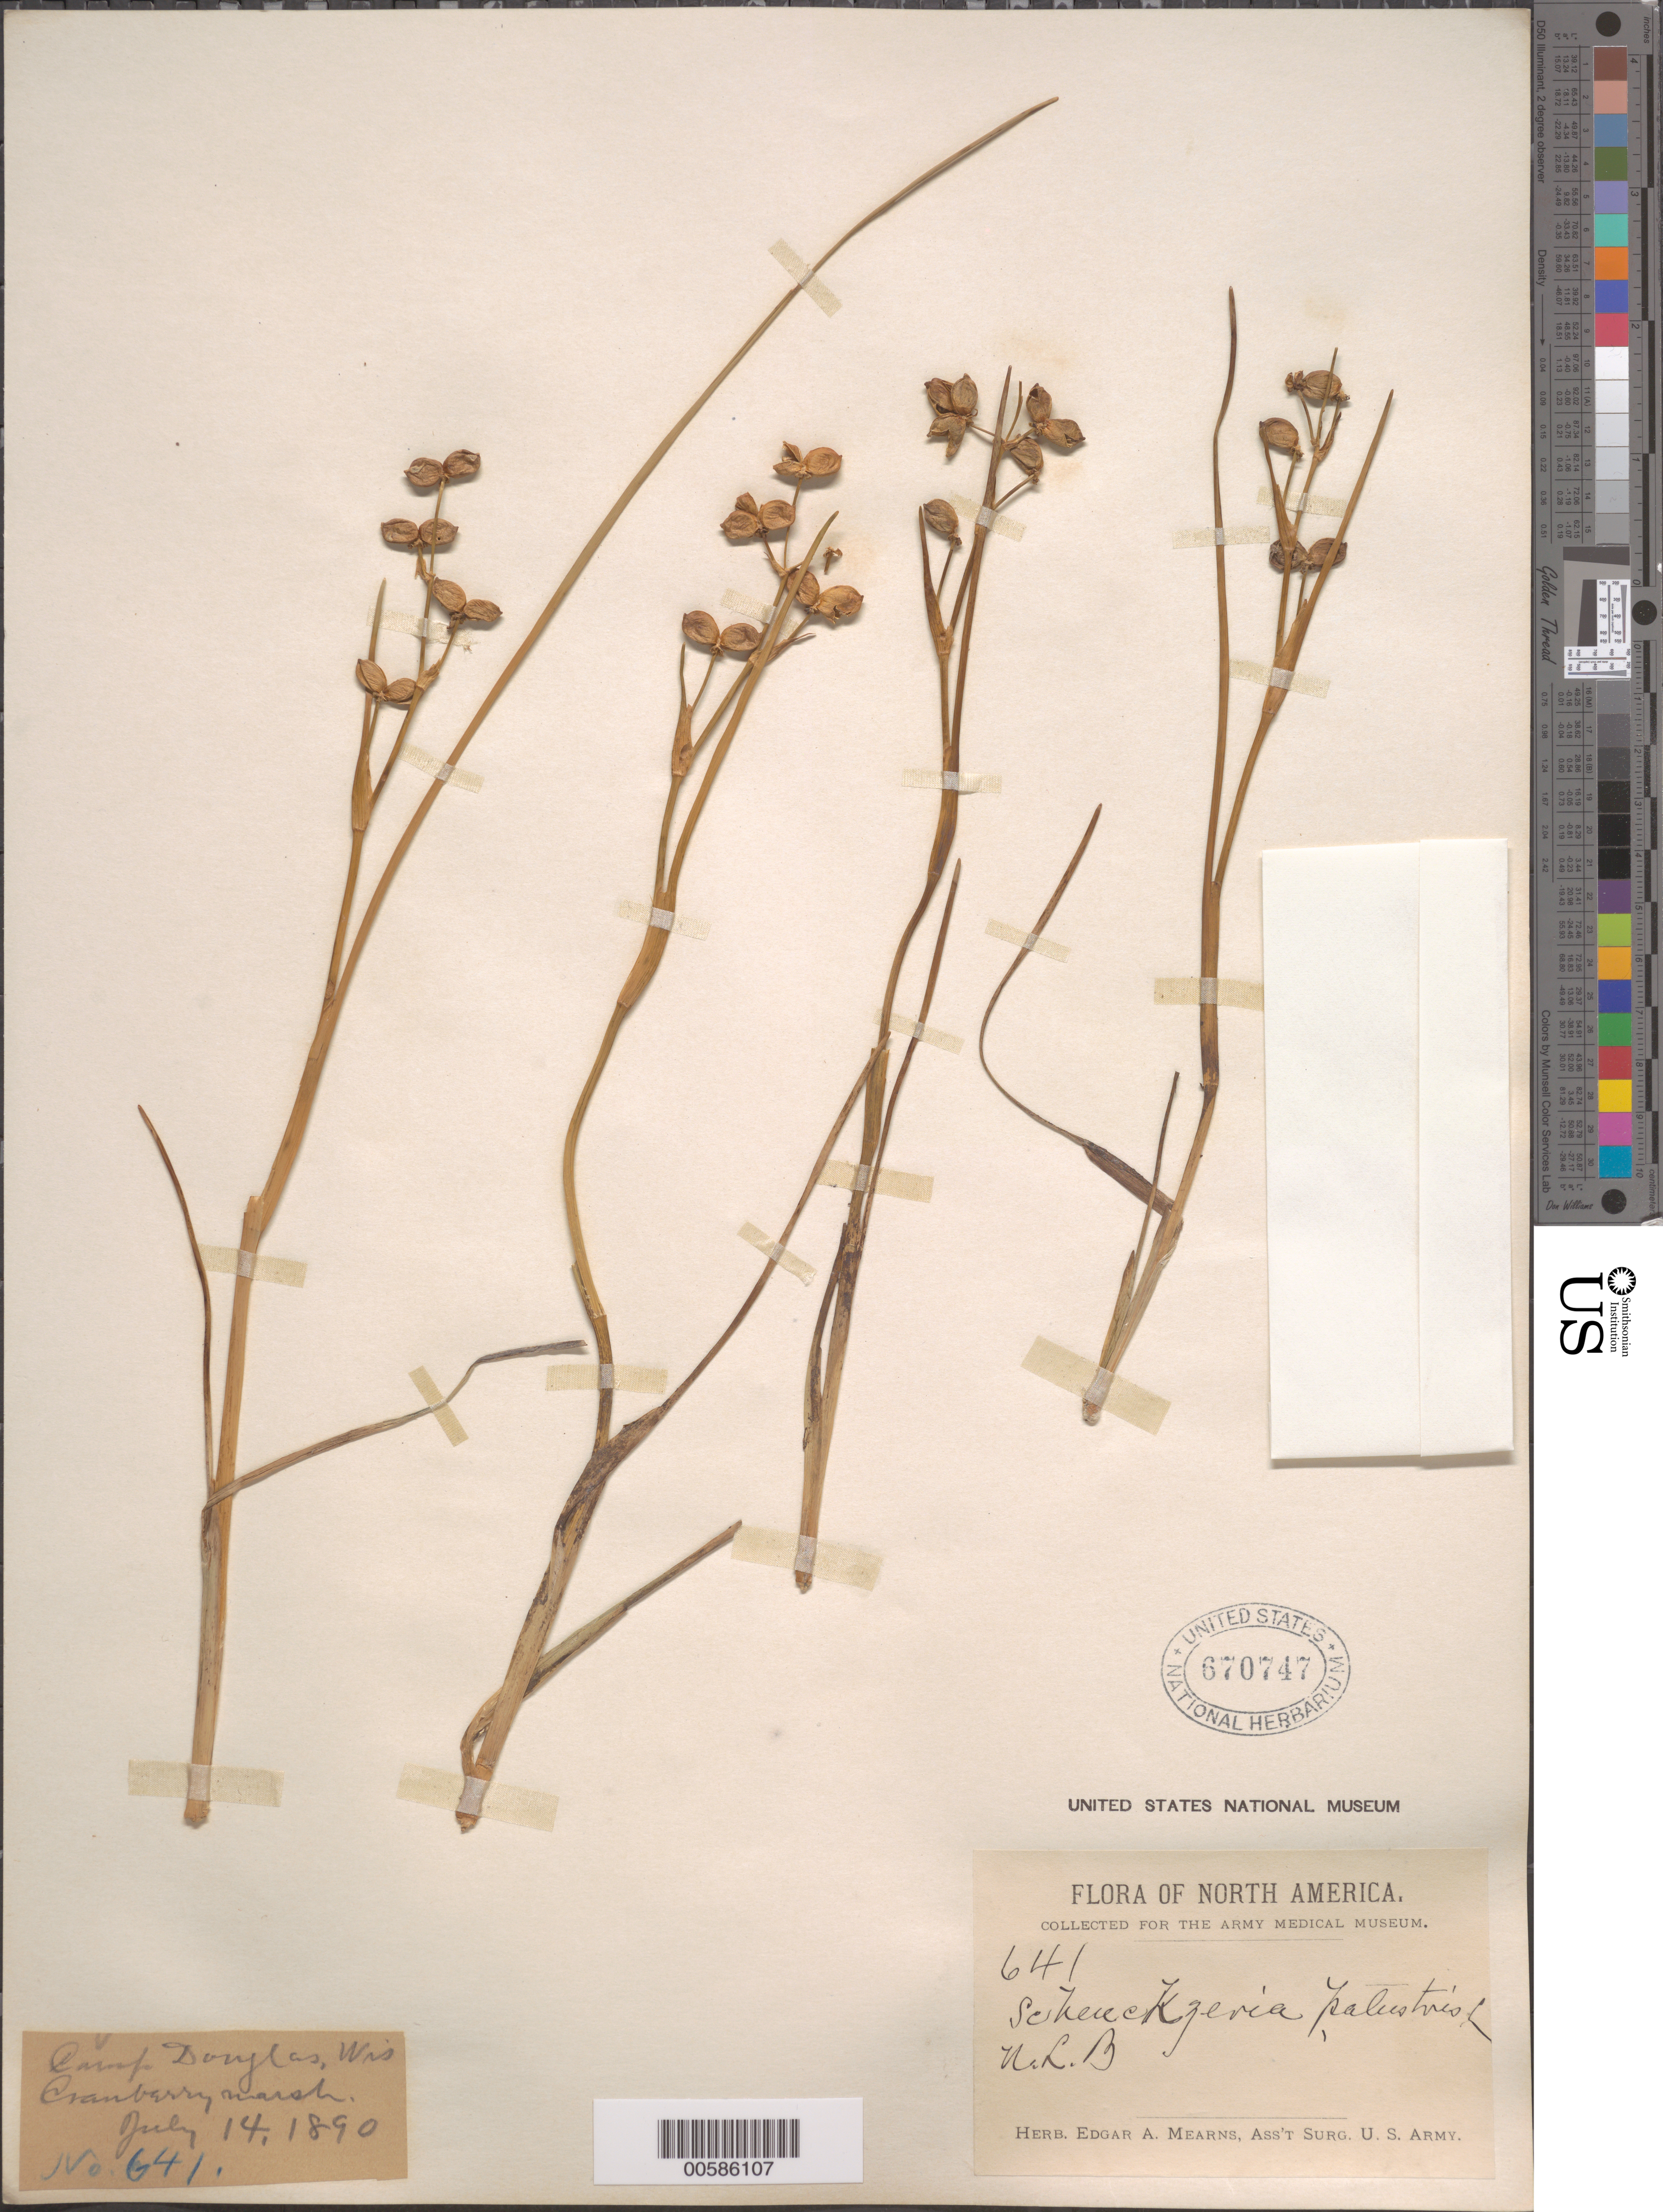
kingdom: Plantae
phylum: Tracheophyta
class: Liliopsida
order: Alismatales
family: Scheuchzeriaceae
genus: Scheuchzeria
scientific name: Scheuchzeria palustris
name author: L.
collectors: E. A. Mearns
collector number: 641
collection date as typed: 14 Jul 1890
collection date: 1890-07-14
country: United States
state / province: Wisconsin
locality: Camp Douglas, Cranberry marsh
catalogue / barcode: US 670747